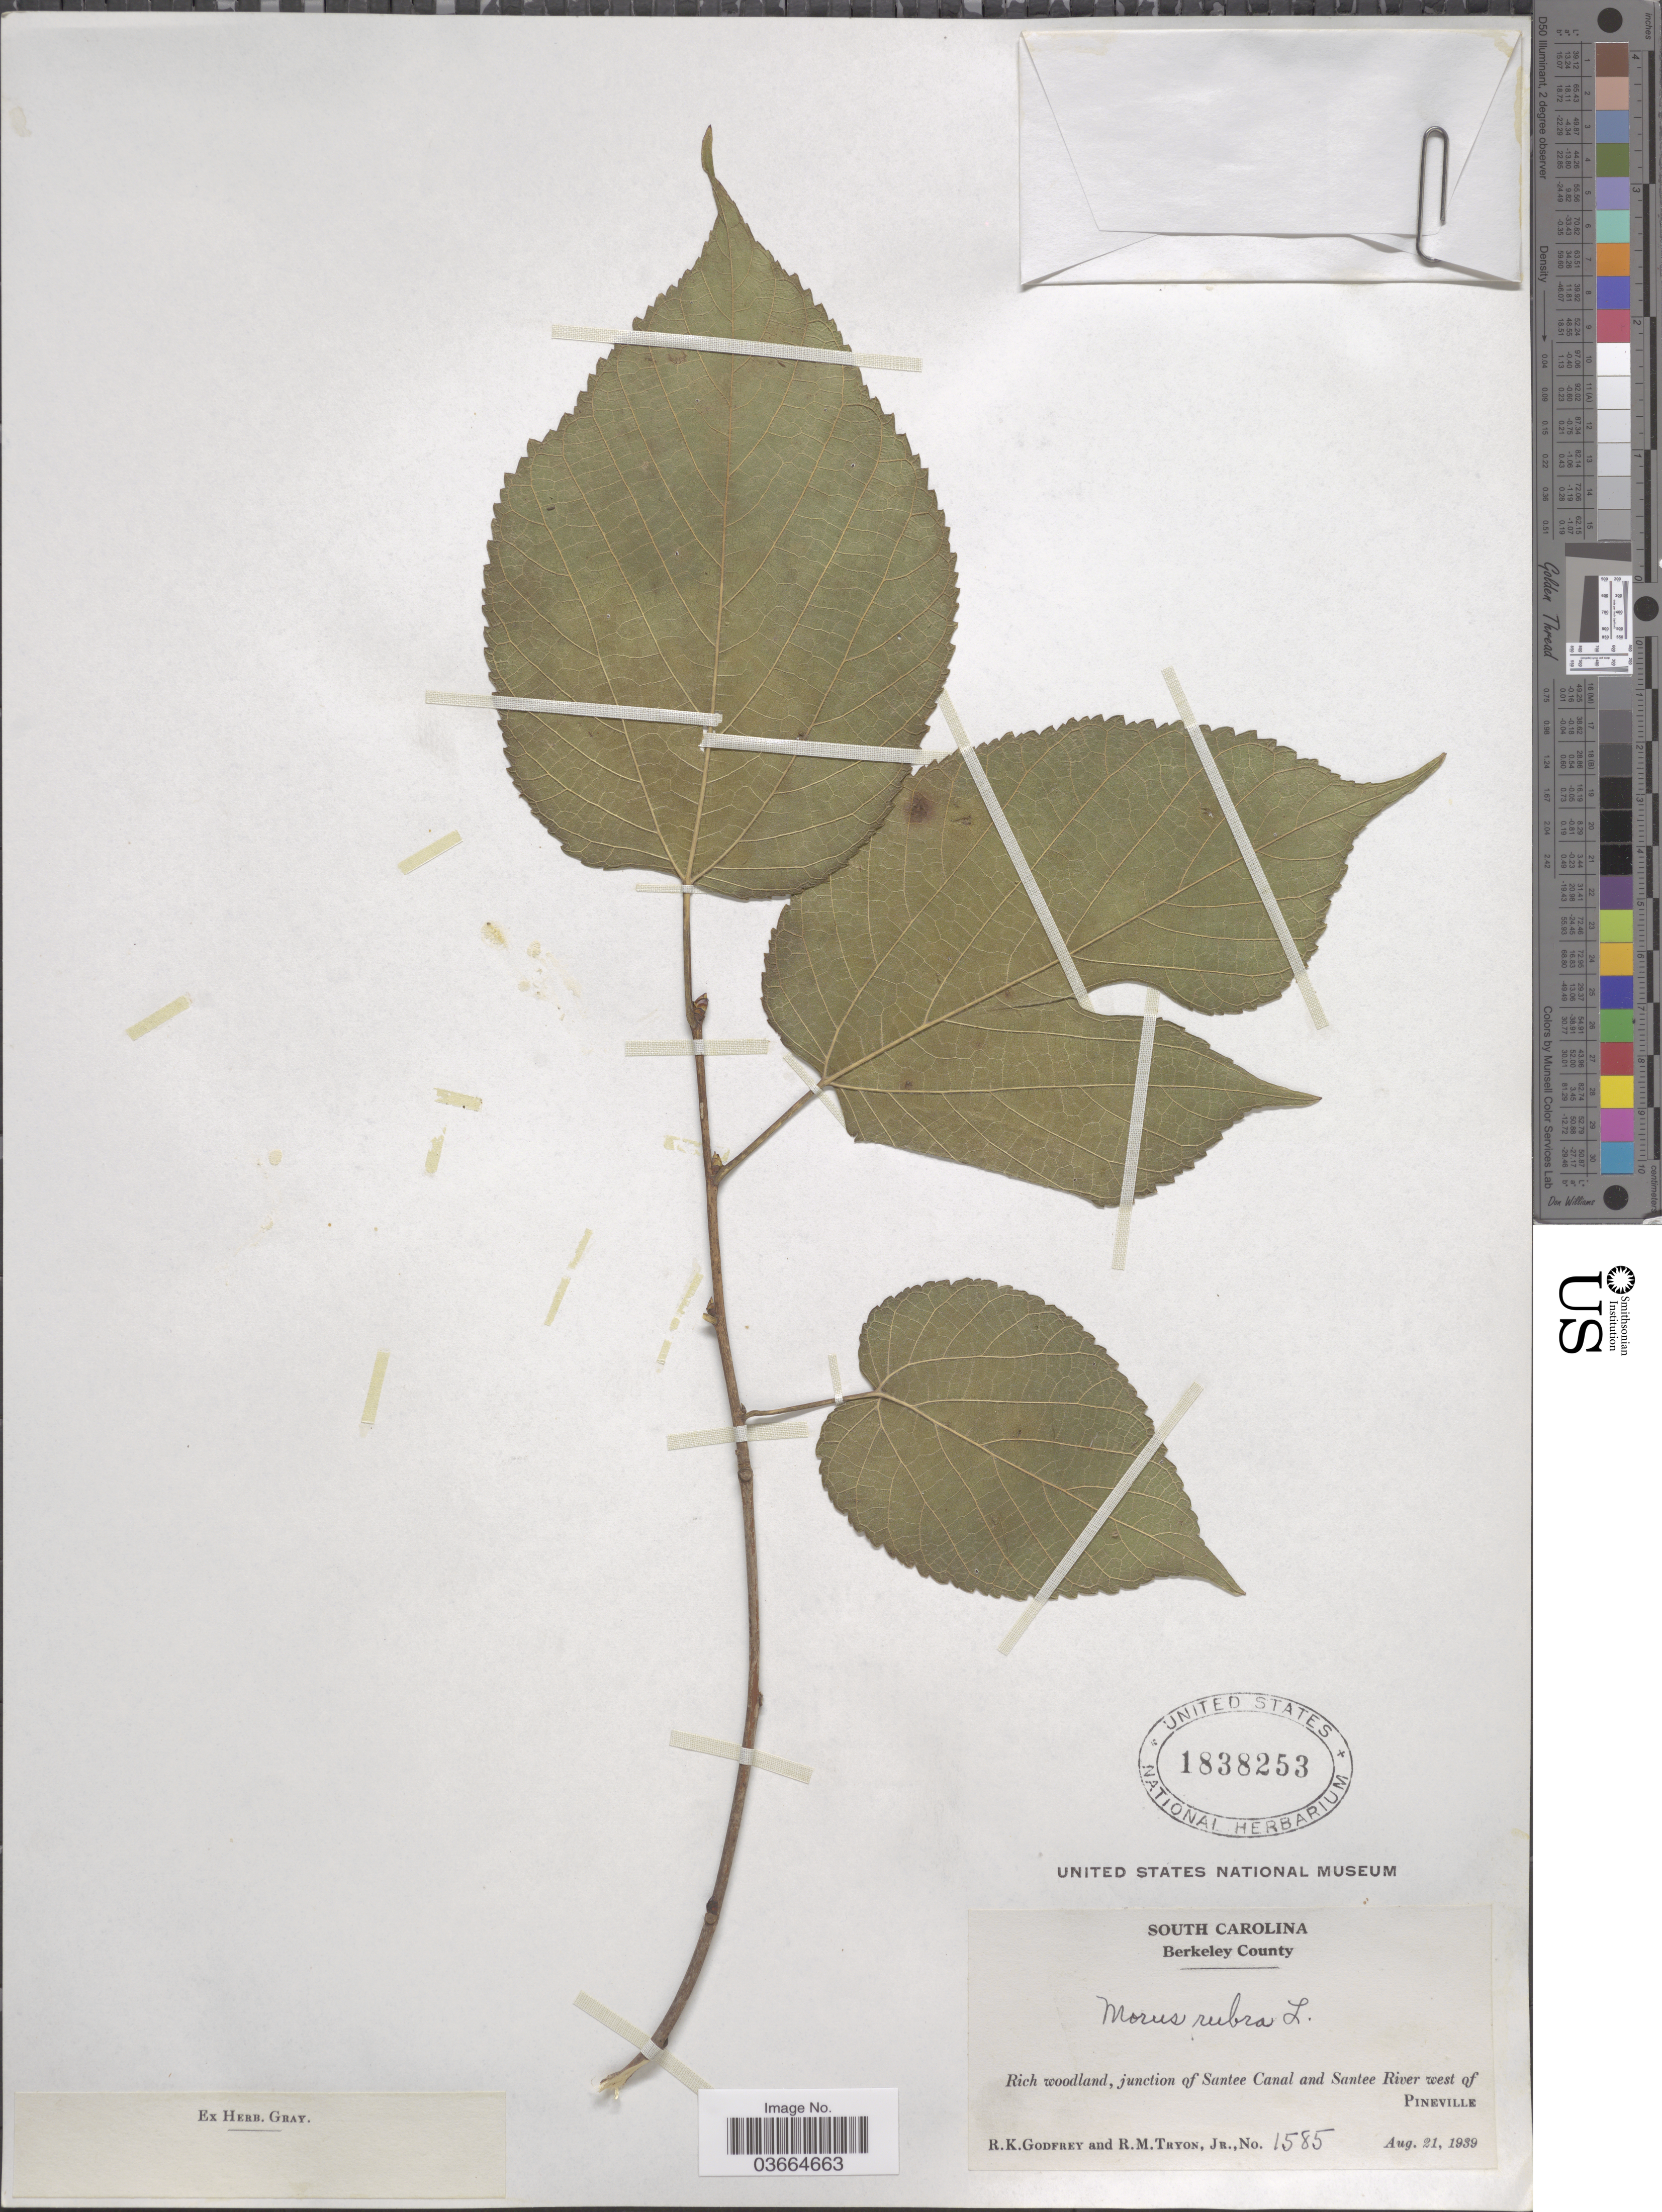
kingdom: Plantae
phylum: Tracheophyta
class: Magnoliopsida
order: Rosales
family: Moraceae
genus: Morus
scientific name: Morus rubra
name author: L.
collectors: R. K. Godfrey & R. Tryon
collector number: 1585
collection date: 1939-08-21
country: United States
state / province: South Carolina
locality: Berkeley County. Rich woodland, junction of Santee Canal and Santee River west of Pineville.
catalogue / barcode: US 1838253